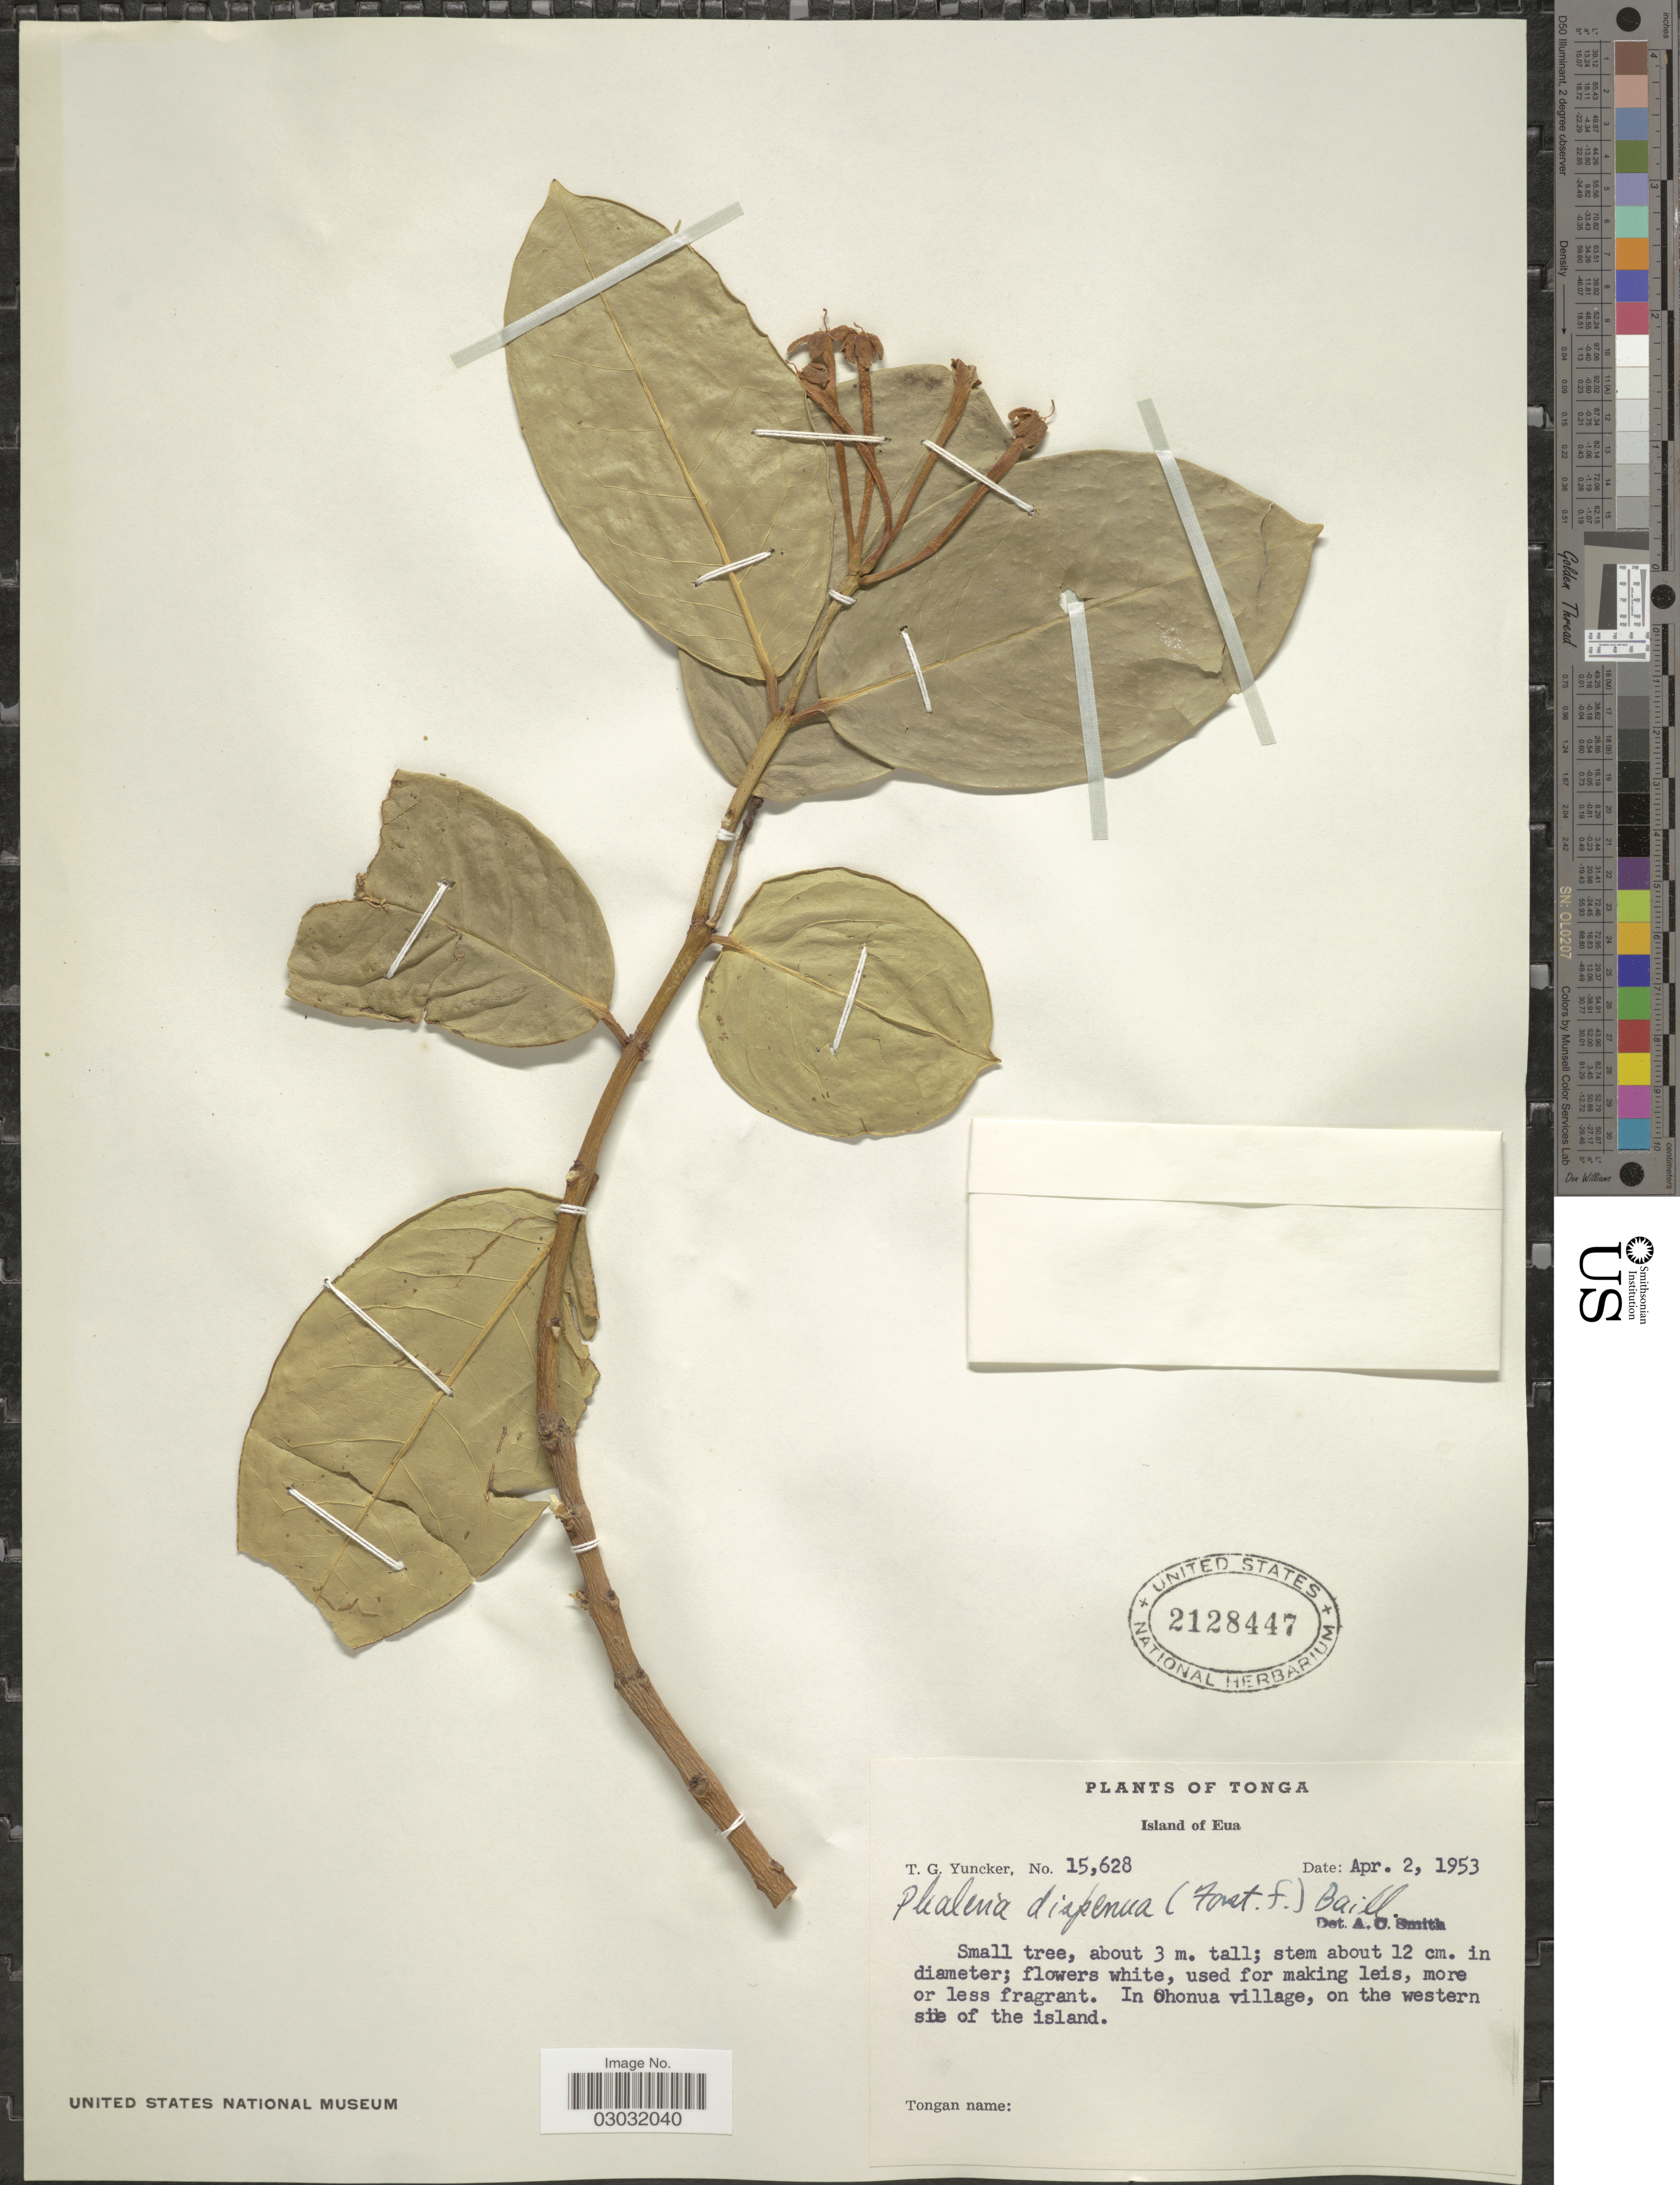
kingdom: Plantae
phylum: Tracheophyta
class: Magnoliopsida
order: Malvales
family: Thymelaeaceae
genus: Phaleria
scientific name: Phaleria disperma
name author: (G. Forst.) Baill.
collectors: T. G. Yuncker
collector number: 15628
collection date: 1953-04-02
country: Tonga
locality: Island of Eua. In Ohonua village, on the western side of the island.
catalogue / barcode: US 2128447